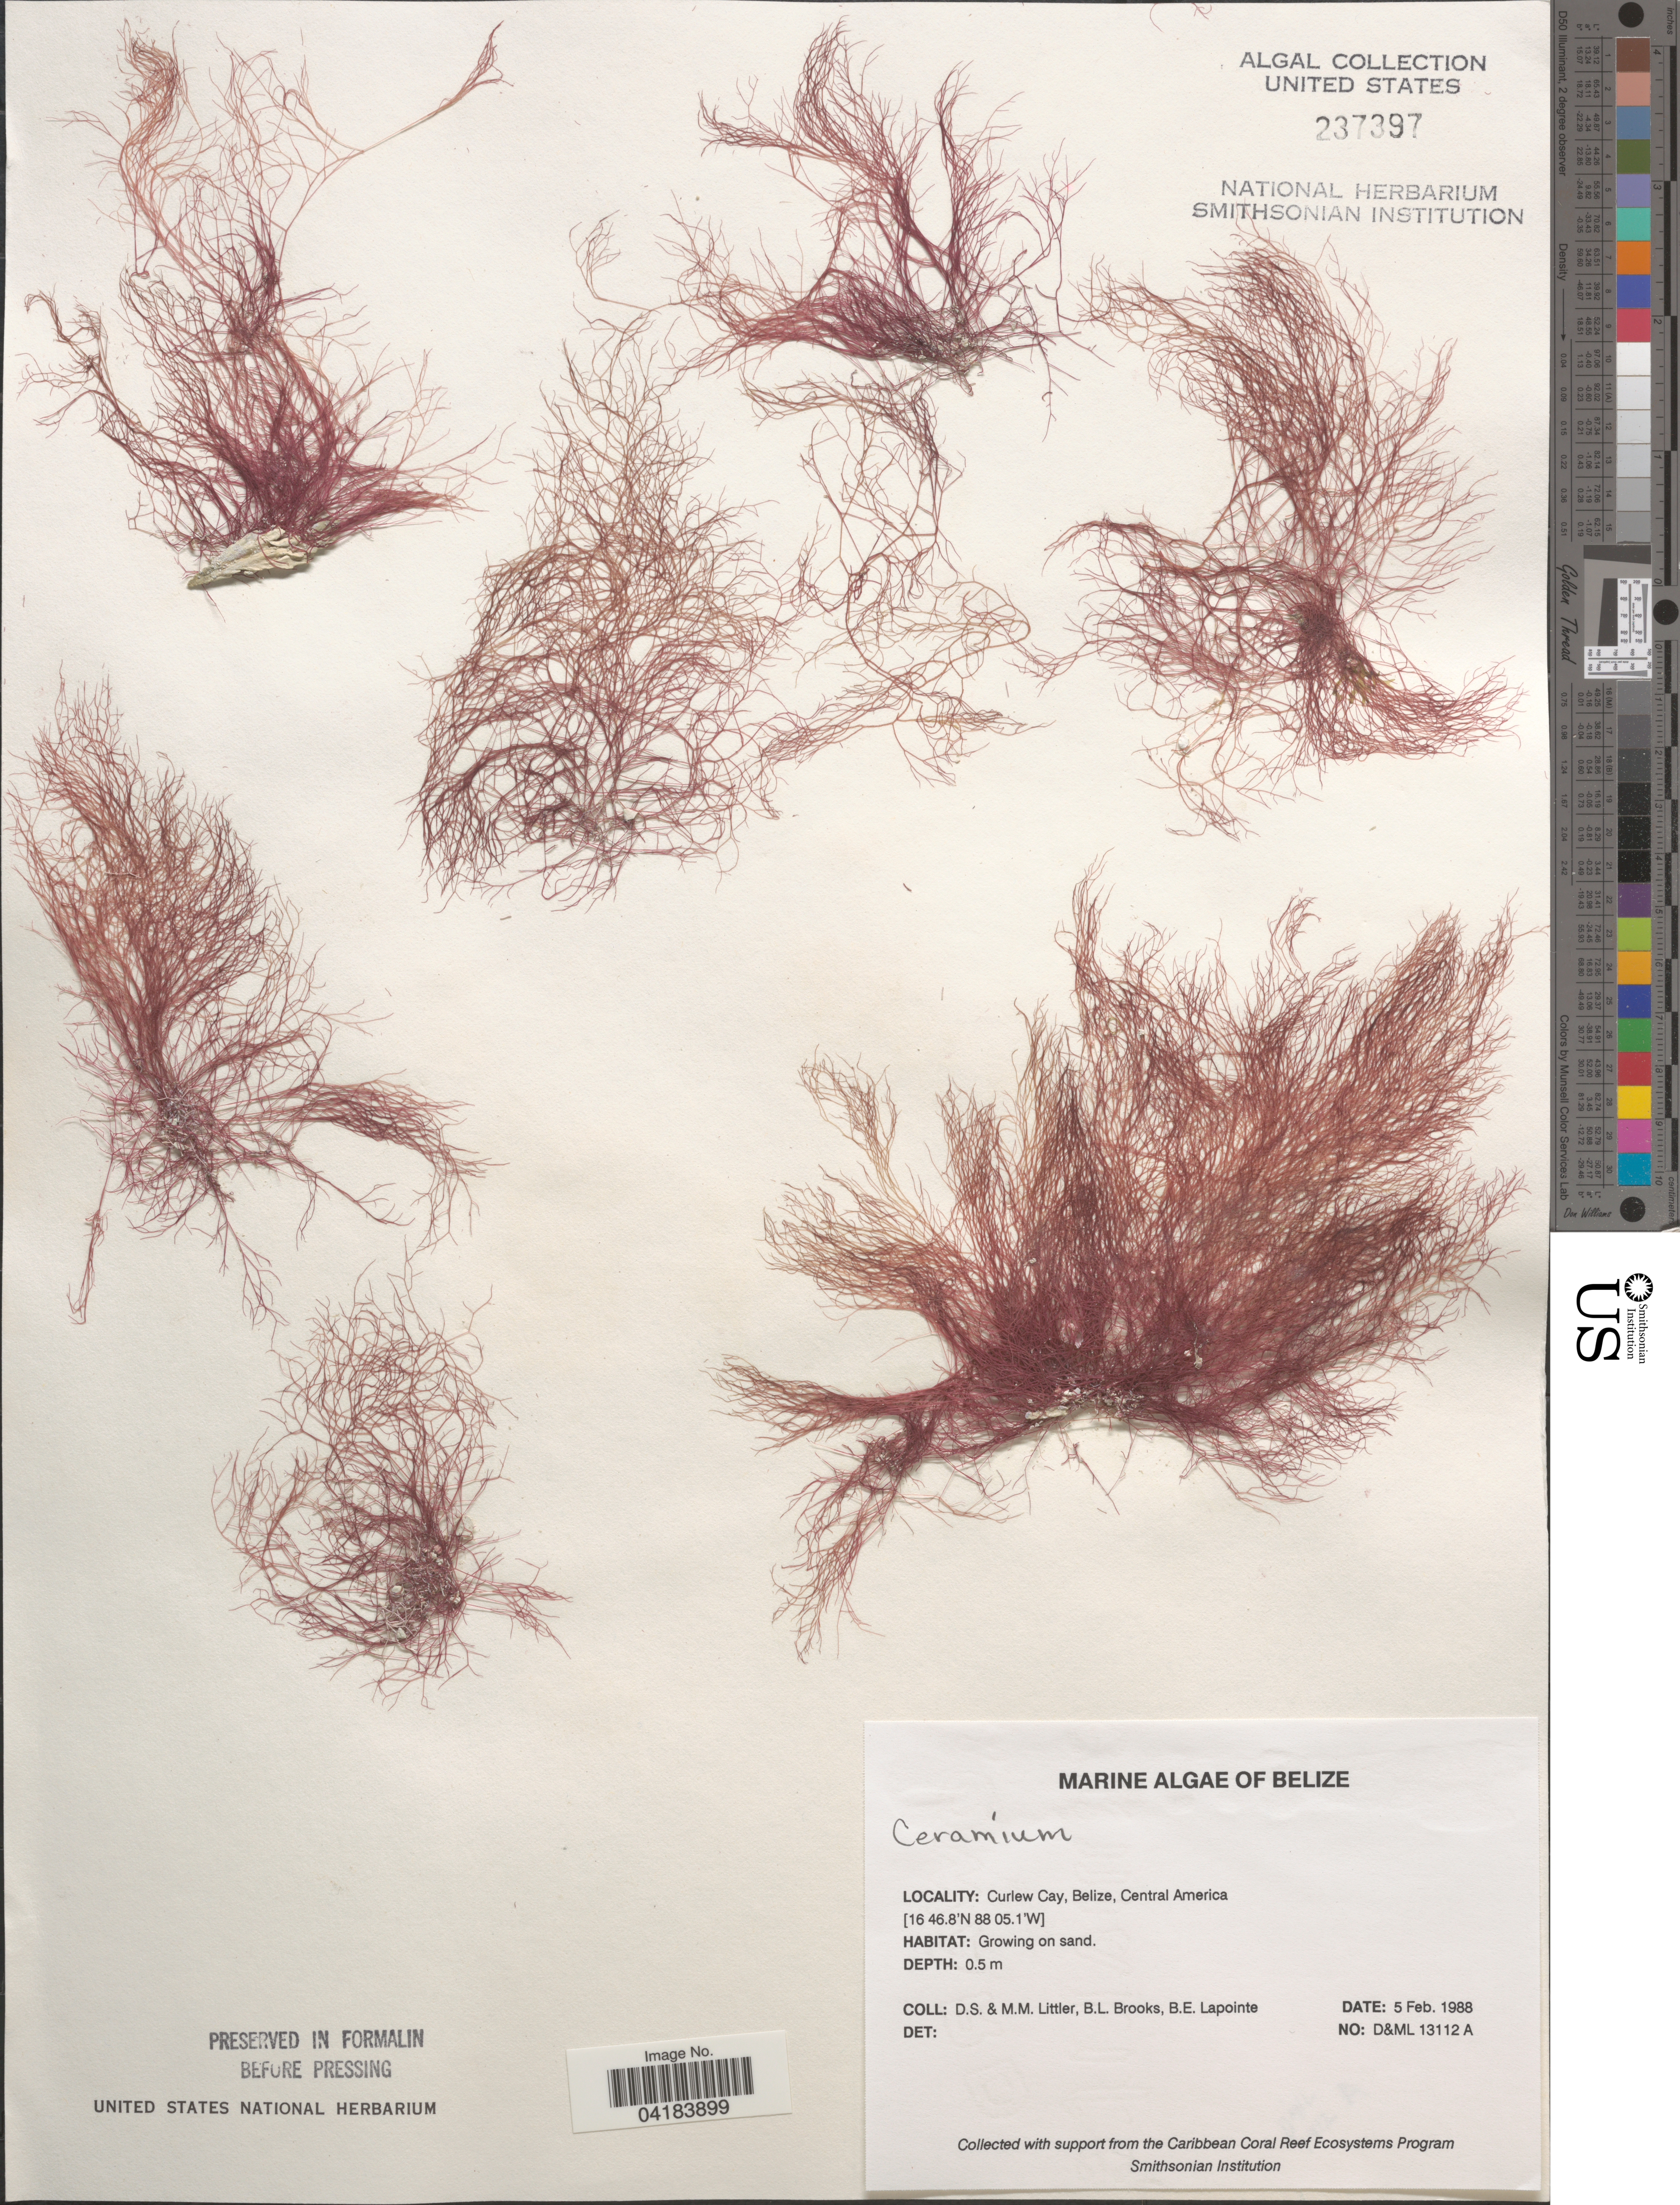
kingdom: Plantae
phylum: Rhodophyta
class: Florideophyceae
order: Ceramiales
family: Ceramiaceae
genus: Ceramium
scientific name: Ceramium sp.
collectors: D. S. Littler, B. Brooks & B. Lapointe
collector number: D&ML13112A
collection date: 1988-02-05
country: Belize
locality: Curlew Cay.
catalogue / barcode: US 237397